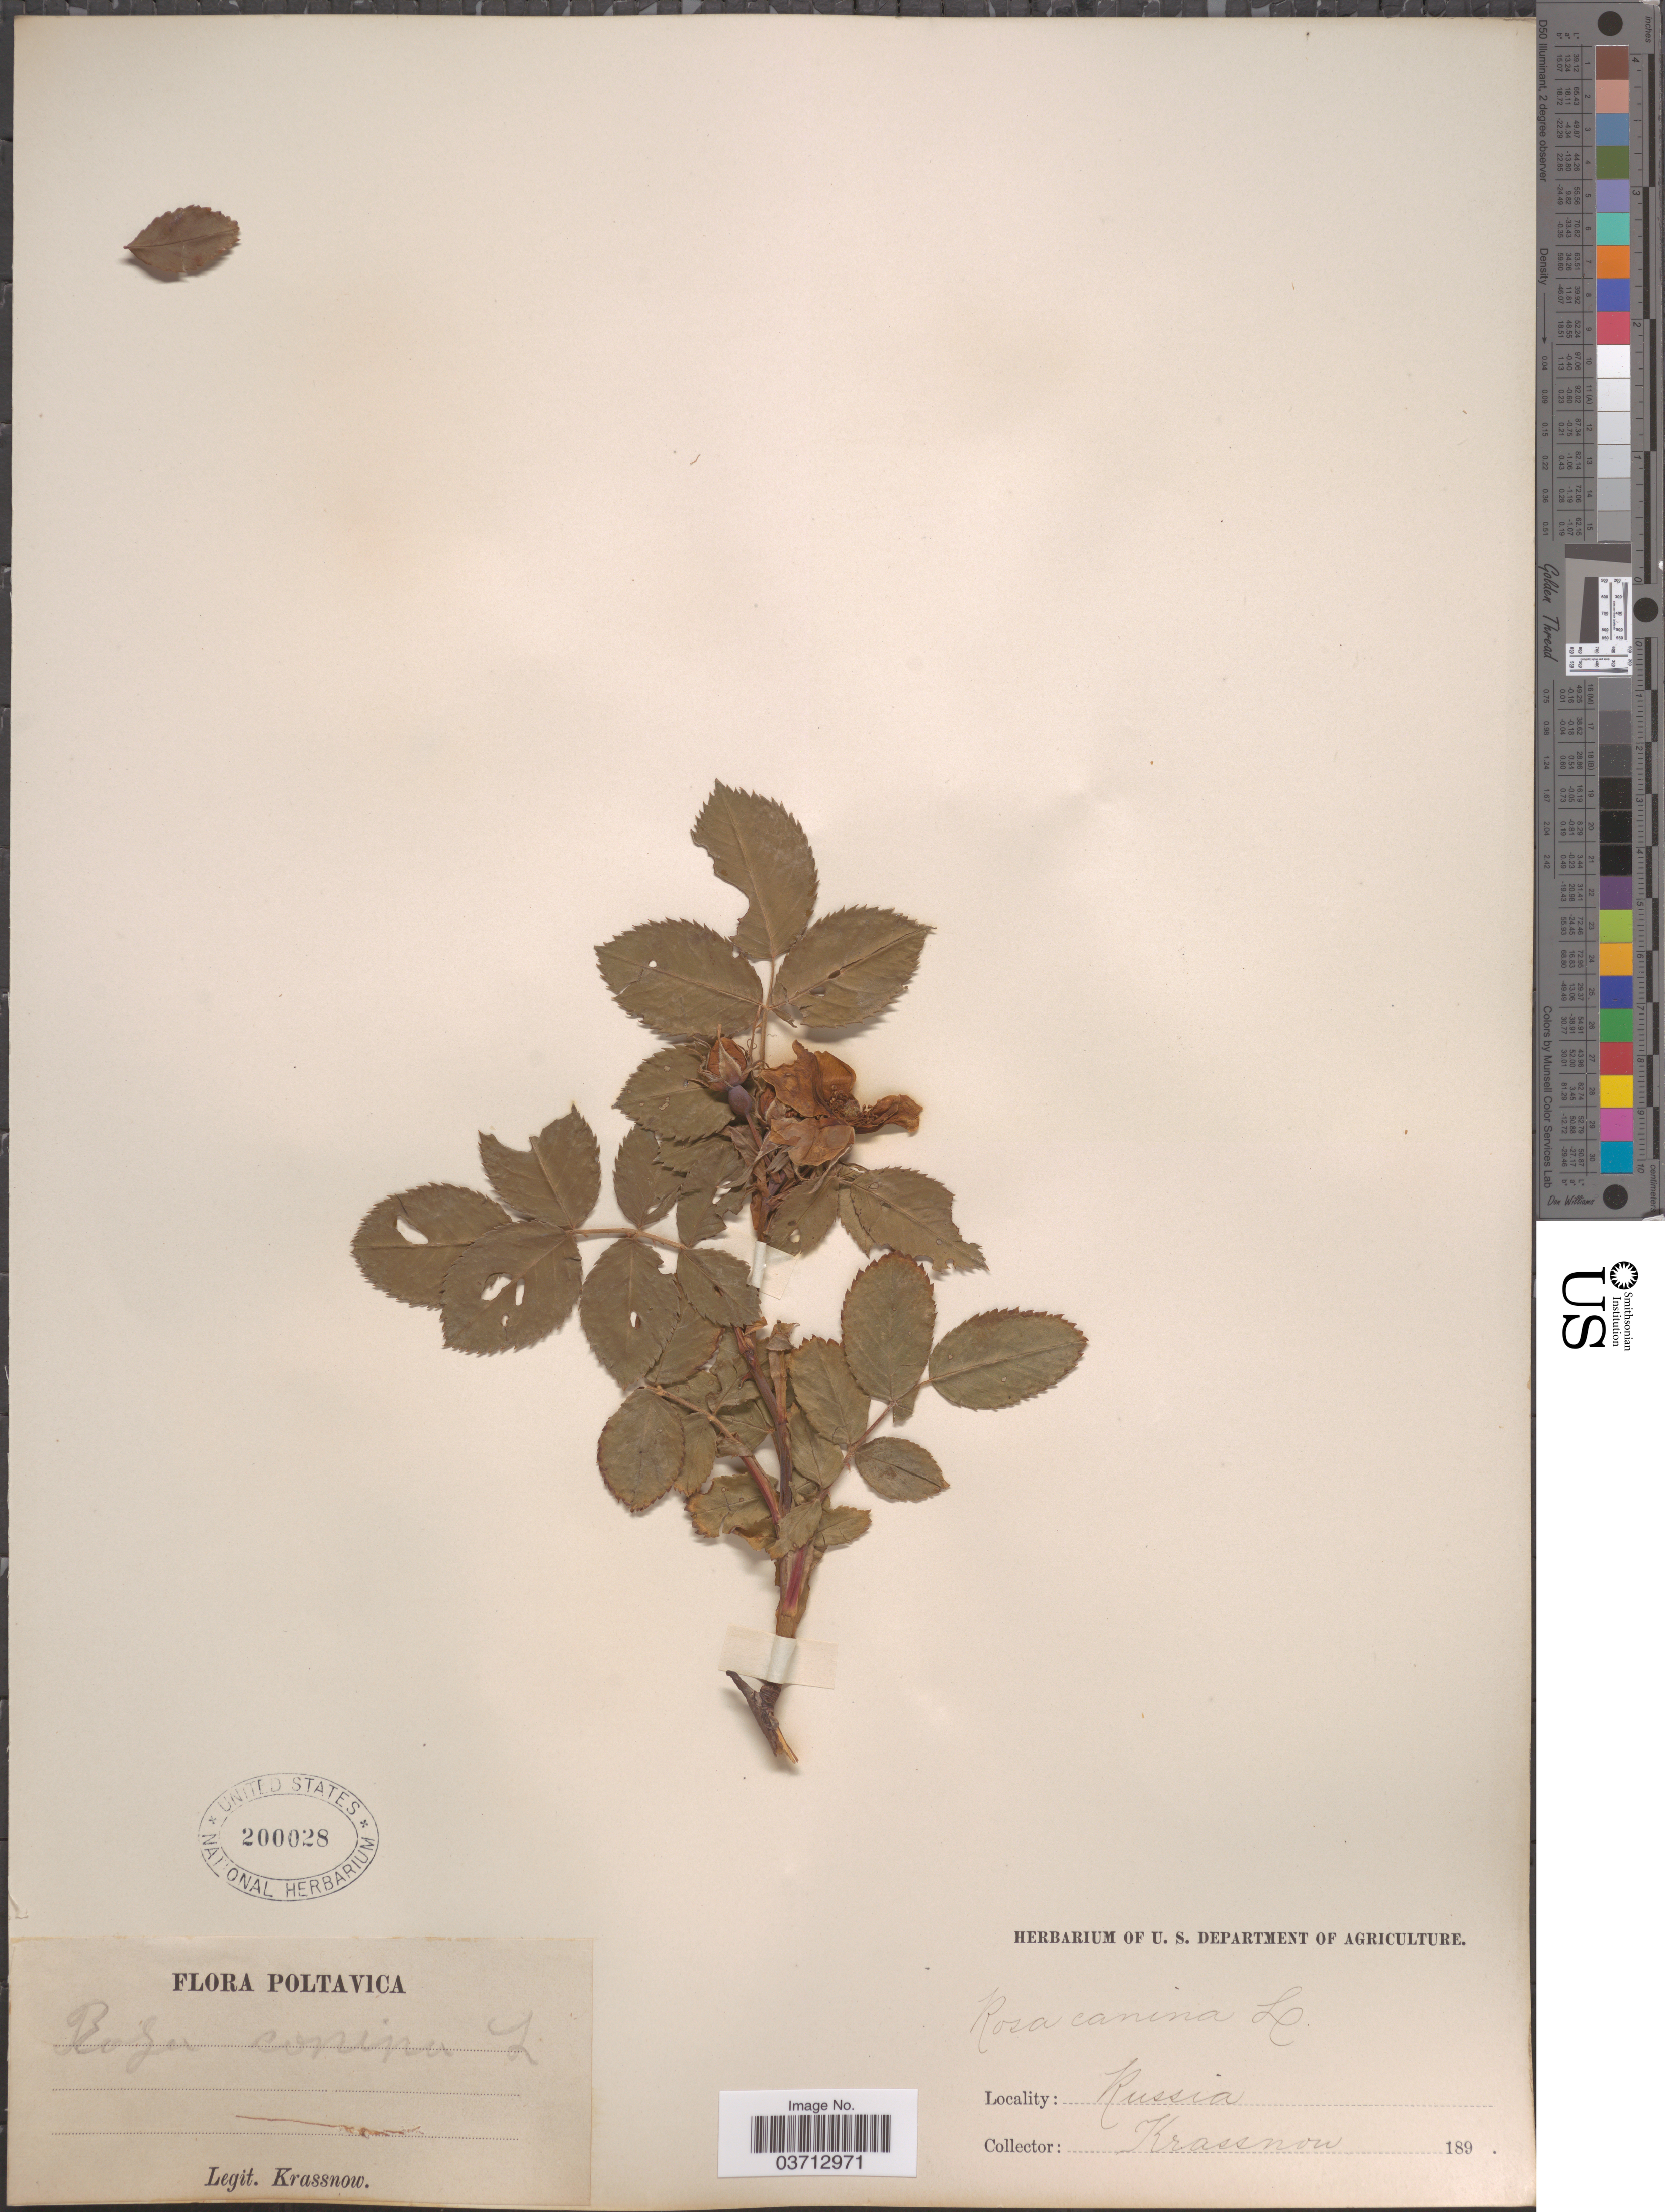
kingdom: Plantae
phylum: Tracheophyta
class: Magnoliopsida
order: Rosales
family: Rosaceae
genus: Rosa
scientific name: Rosa canina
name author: L.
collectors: -. Krassnow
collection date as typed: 189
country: Ukraine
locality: Poltavica. Russia.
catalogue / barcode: US 200028